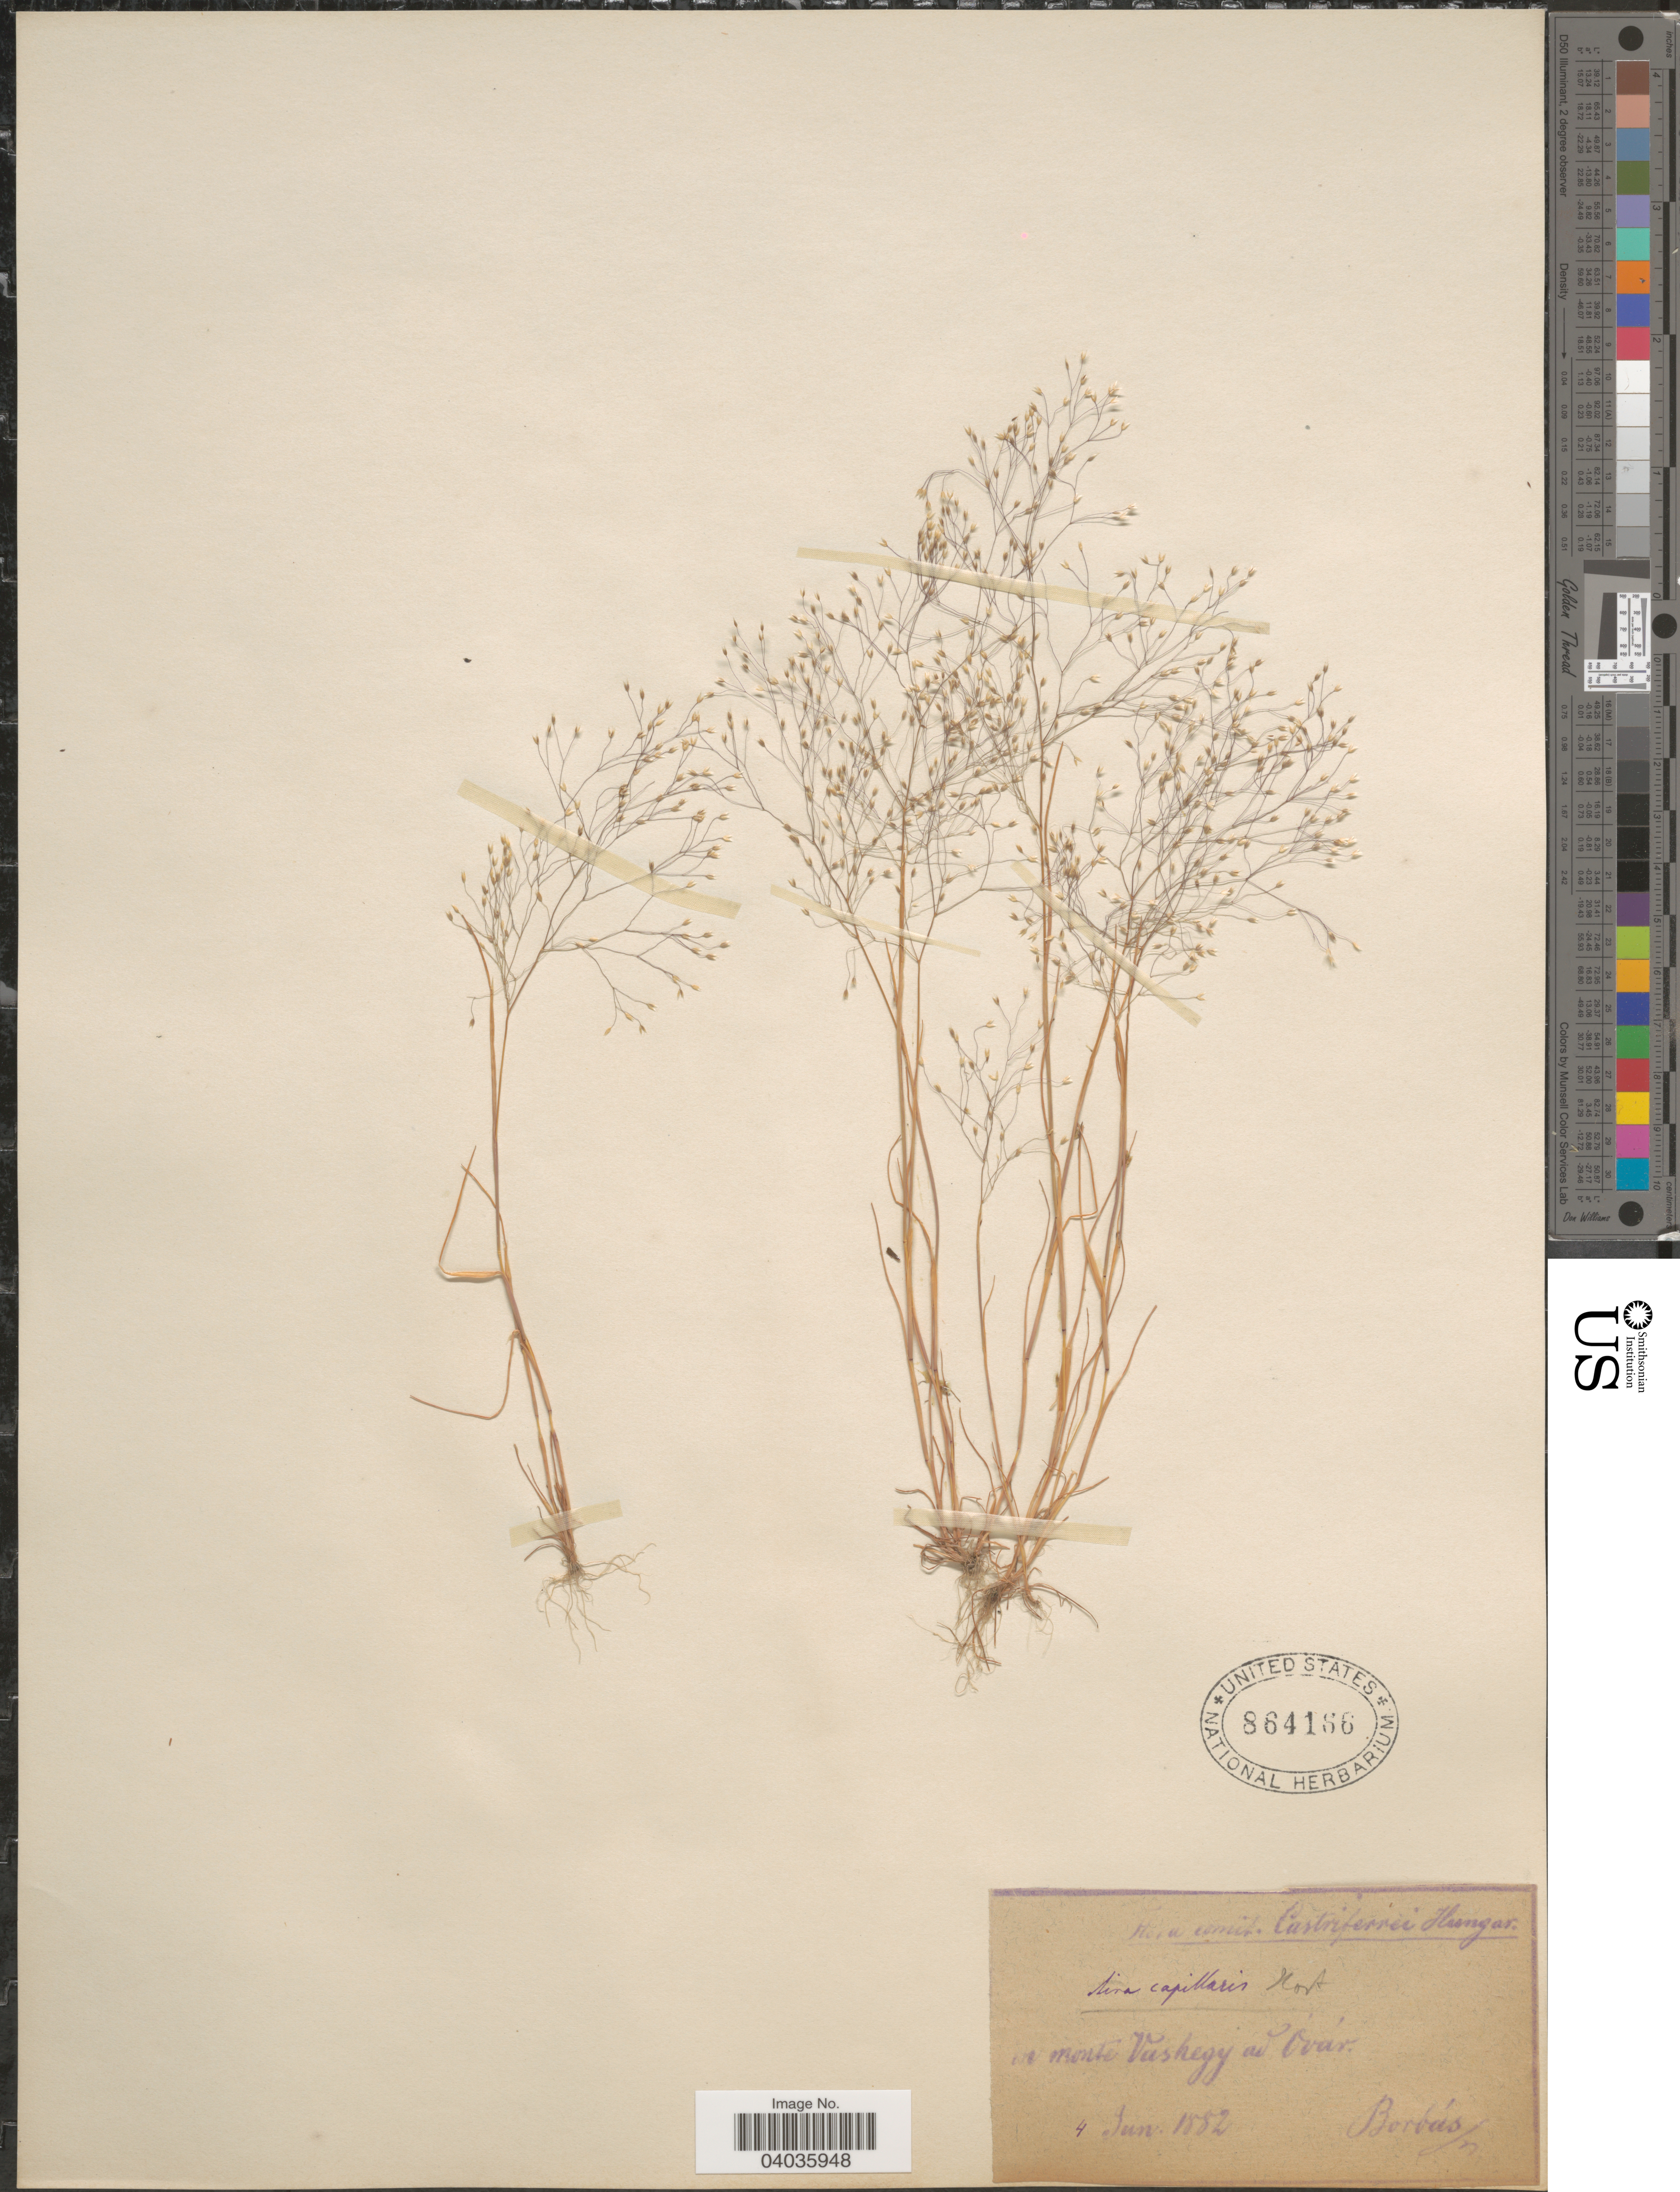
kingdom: Plantae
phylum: Tracheophyta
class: Liliopsida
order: Poales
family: Poaceae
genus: Aira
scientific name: Aira praecox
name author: L.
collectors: V. von Borbás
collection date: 1882-06-04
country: Hungary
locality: In monte Vashegy ad Ovár.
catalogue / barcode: US 864166